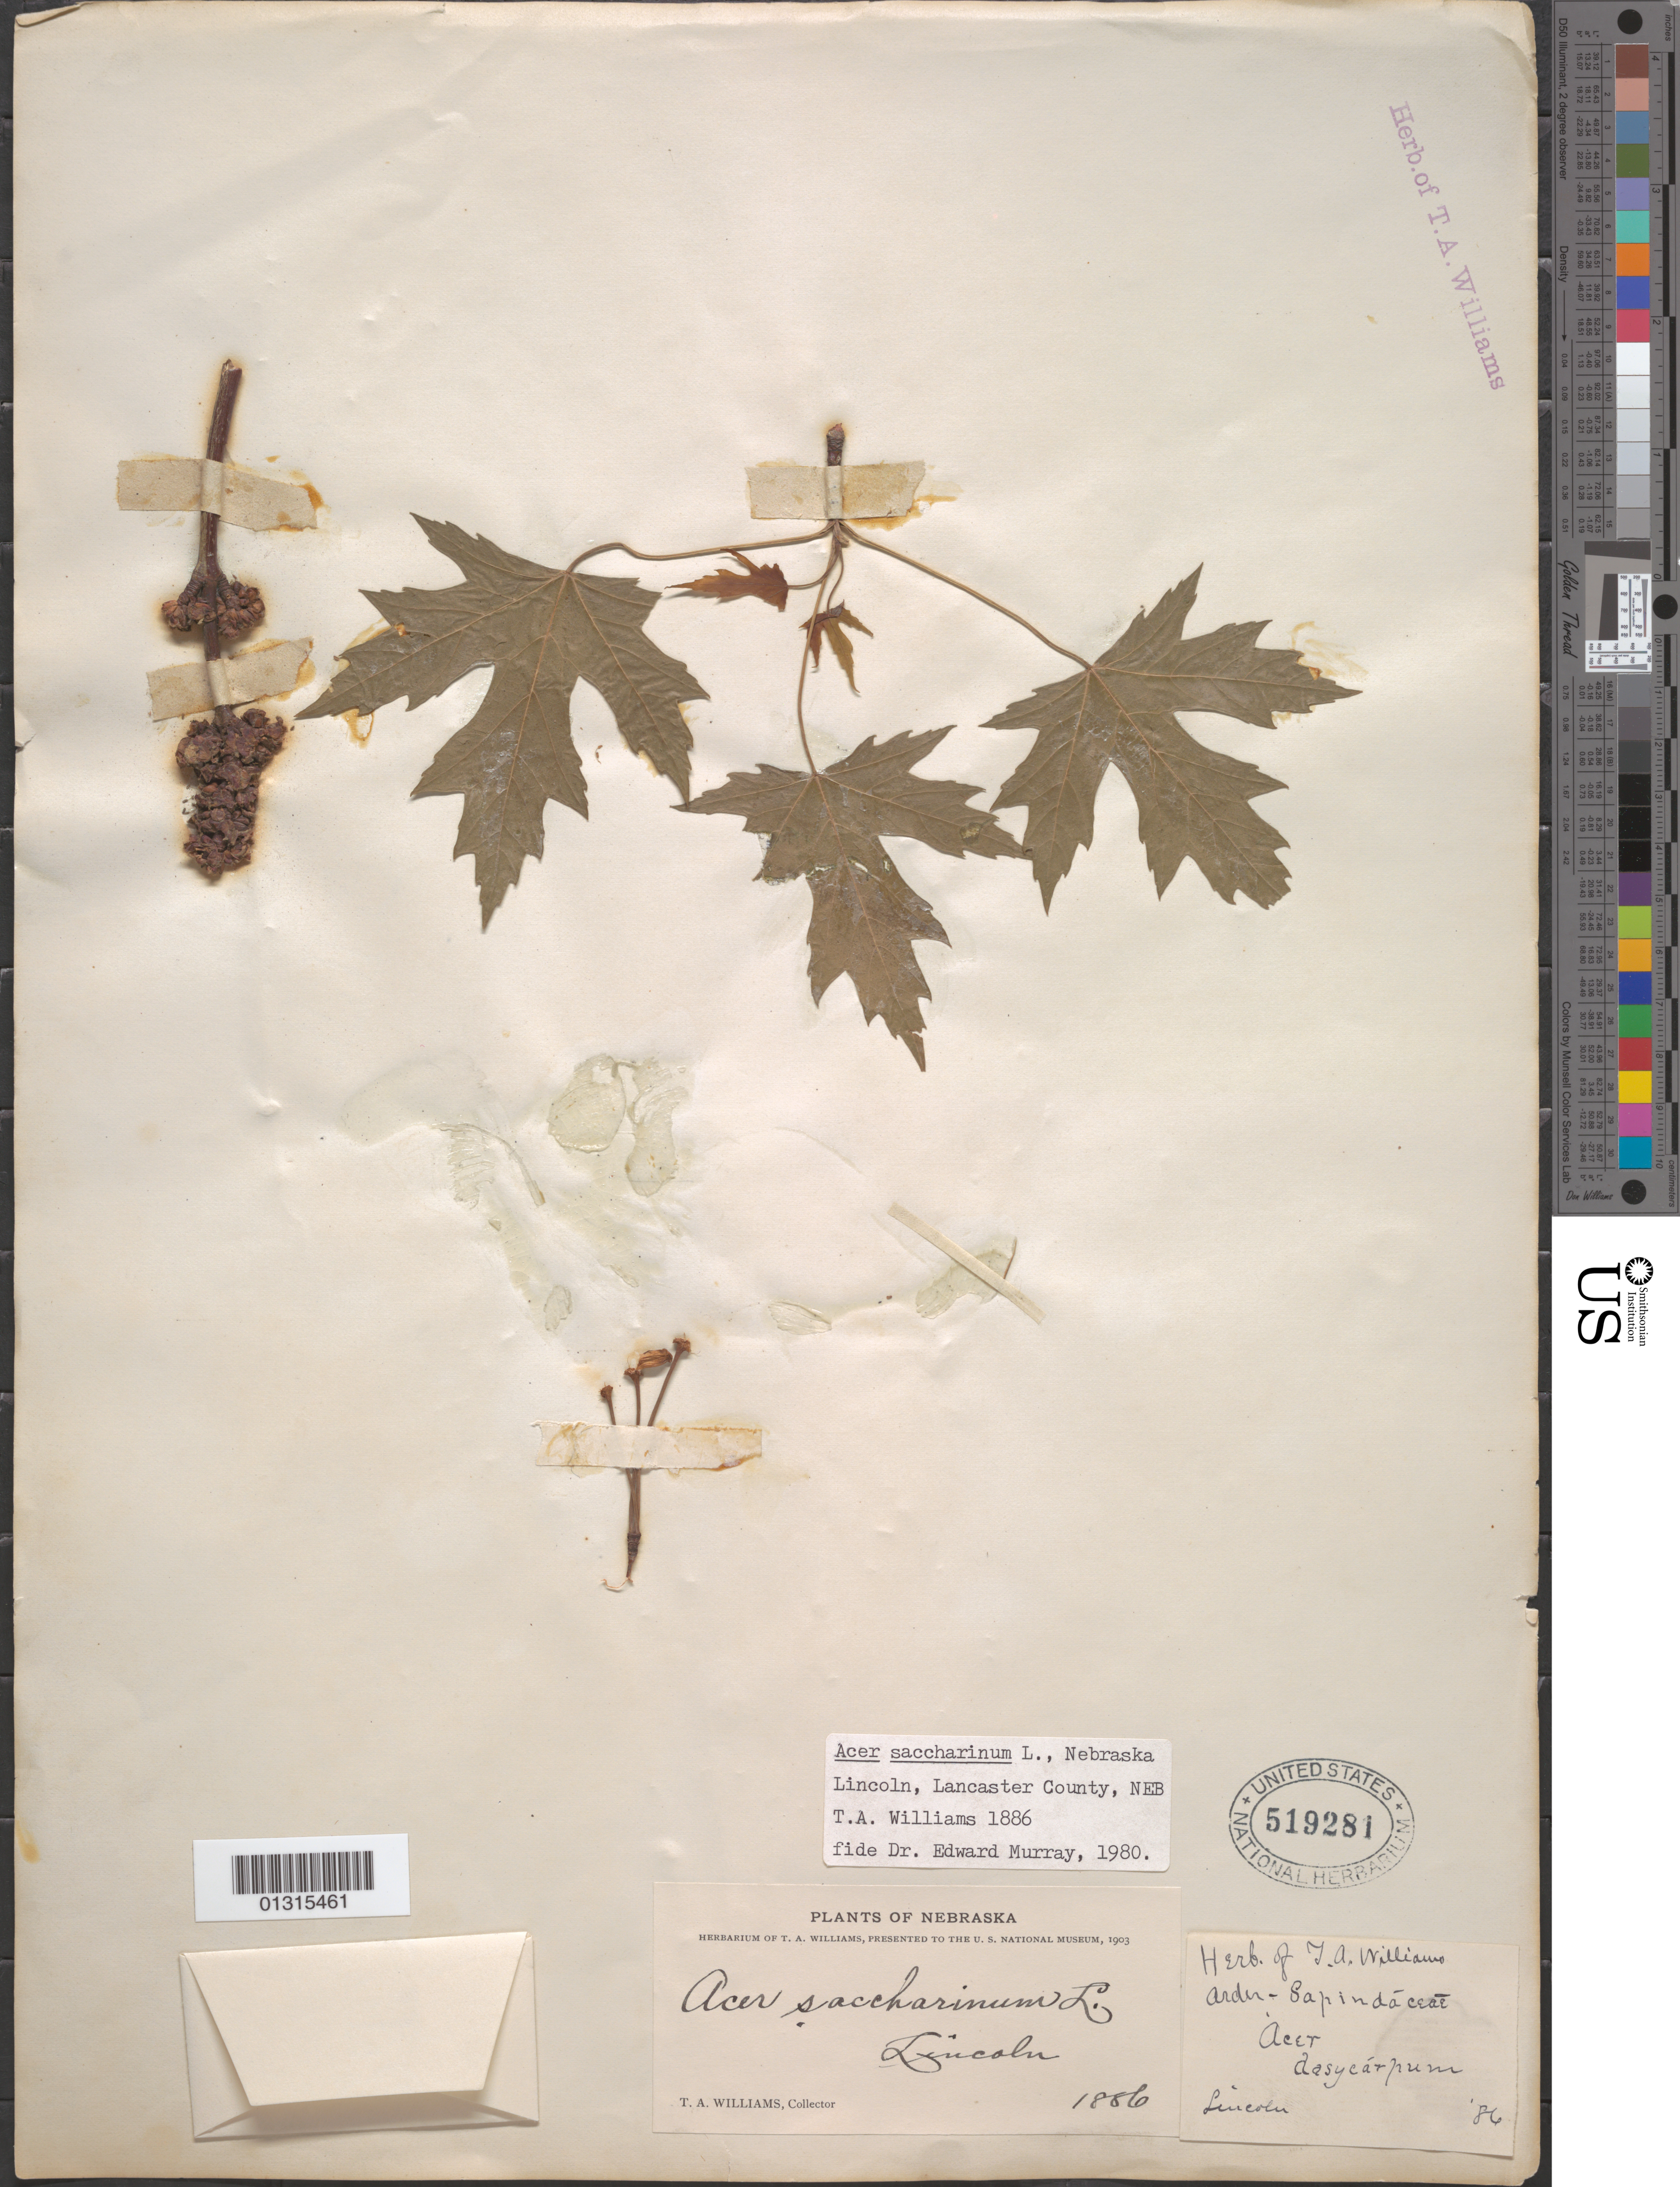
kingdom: Plantae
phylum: Tracheophyta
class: Magnoliopsida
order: Sapindales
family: Sapindaceae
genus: Acer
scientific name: Acer saccharinum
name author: L.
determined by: Murray, Edward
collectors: T. A. Williams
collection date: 1886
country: United States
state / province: Nebraska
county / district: Lancaster County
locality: Lincoln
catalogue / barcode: US 519281